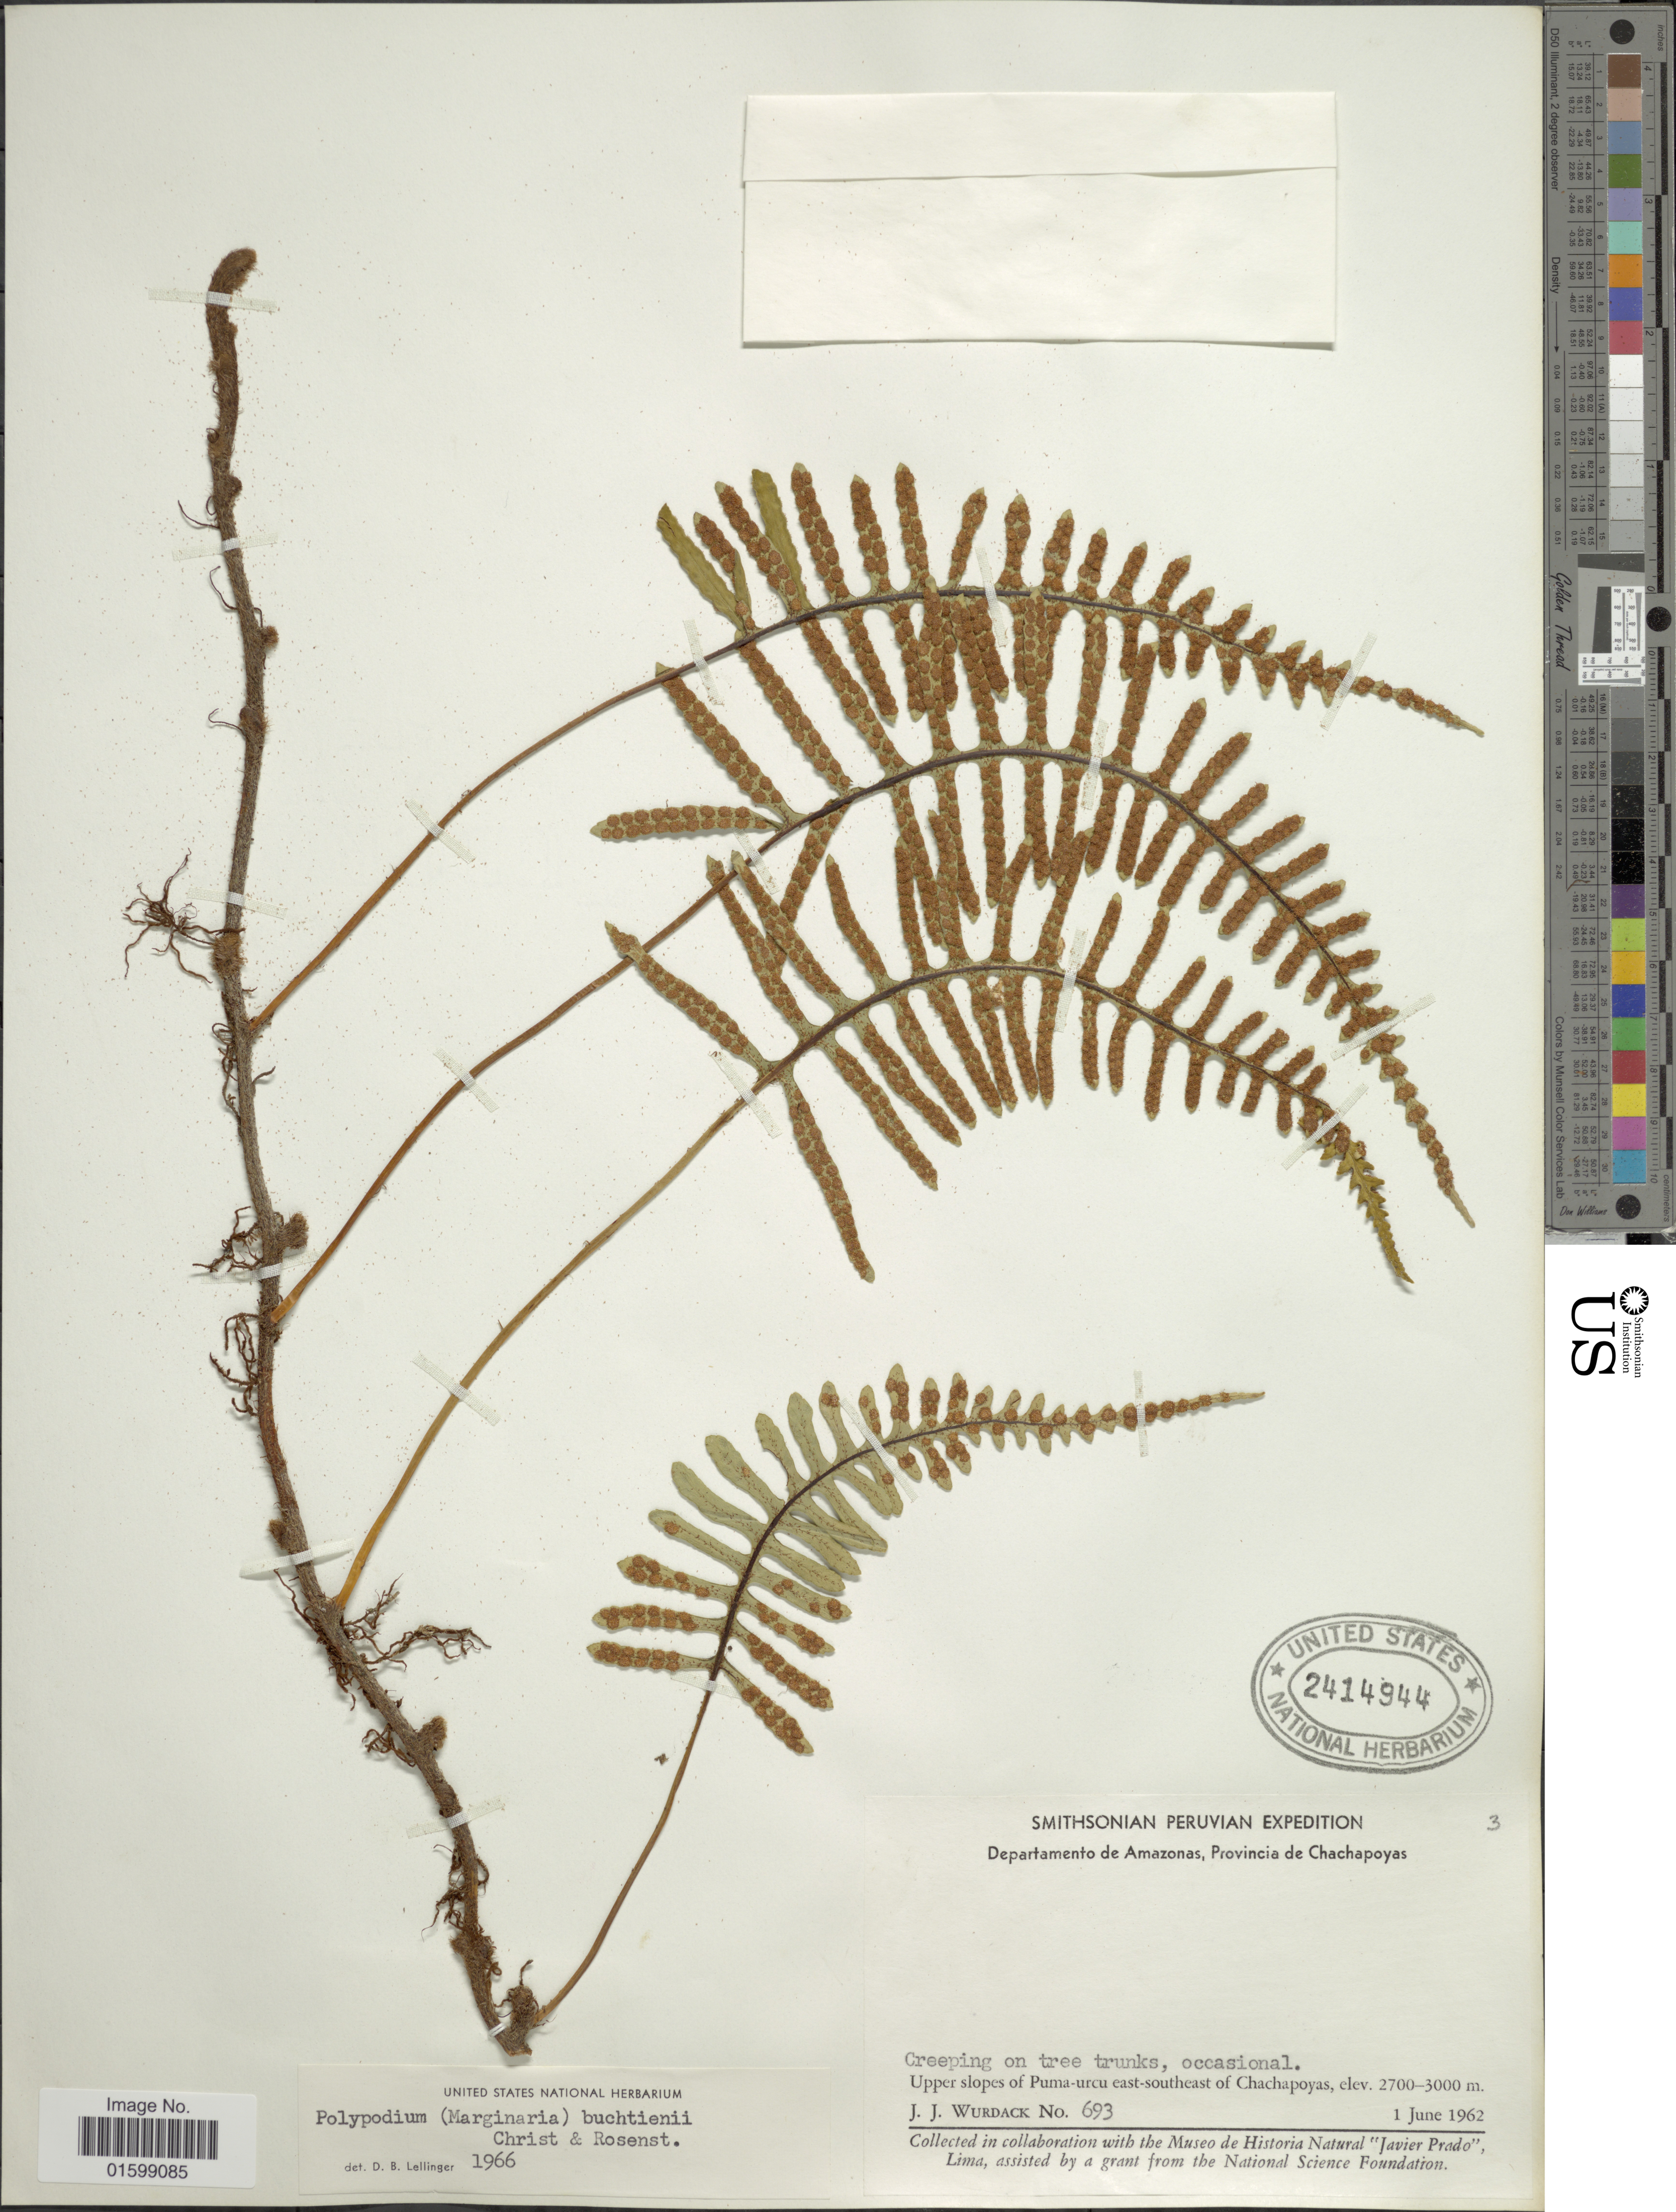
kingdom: Plantae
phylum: Tracheophyta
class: Polypodiopsida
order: Polypodiales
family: Polypodiaceae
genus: Pleopeltis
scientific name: Pleopeltis buchtienii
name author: (Christ & Rosenst.) A.R. Sm.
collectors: J. J. Wurdack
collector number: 693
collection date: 1962-06-01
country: Peru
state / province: Amazonas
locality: Departamento de Amazonas, Provincia de Chachapoyas, creeping on tree trunks, occasional, upper slopes of Puma-urca east-southeast of Chachapoyas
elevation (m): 2700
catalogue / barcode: US 2414944